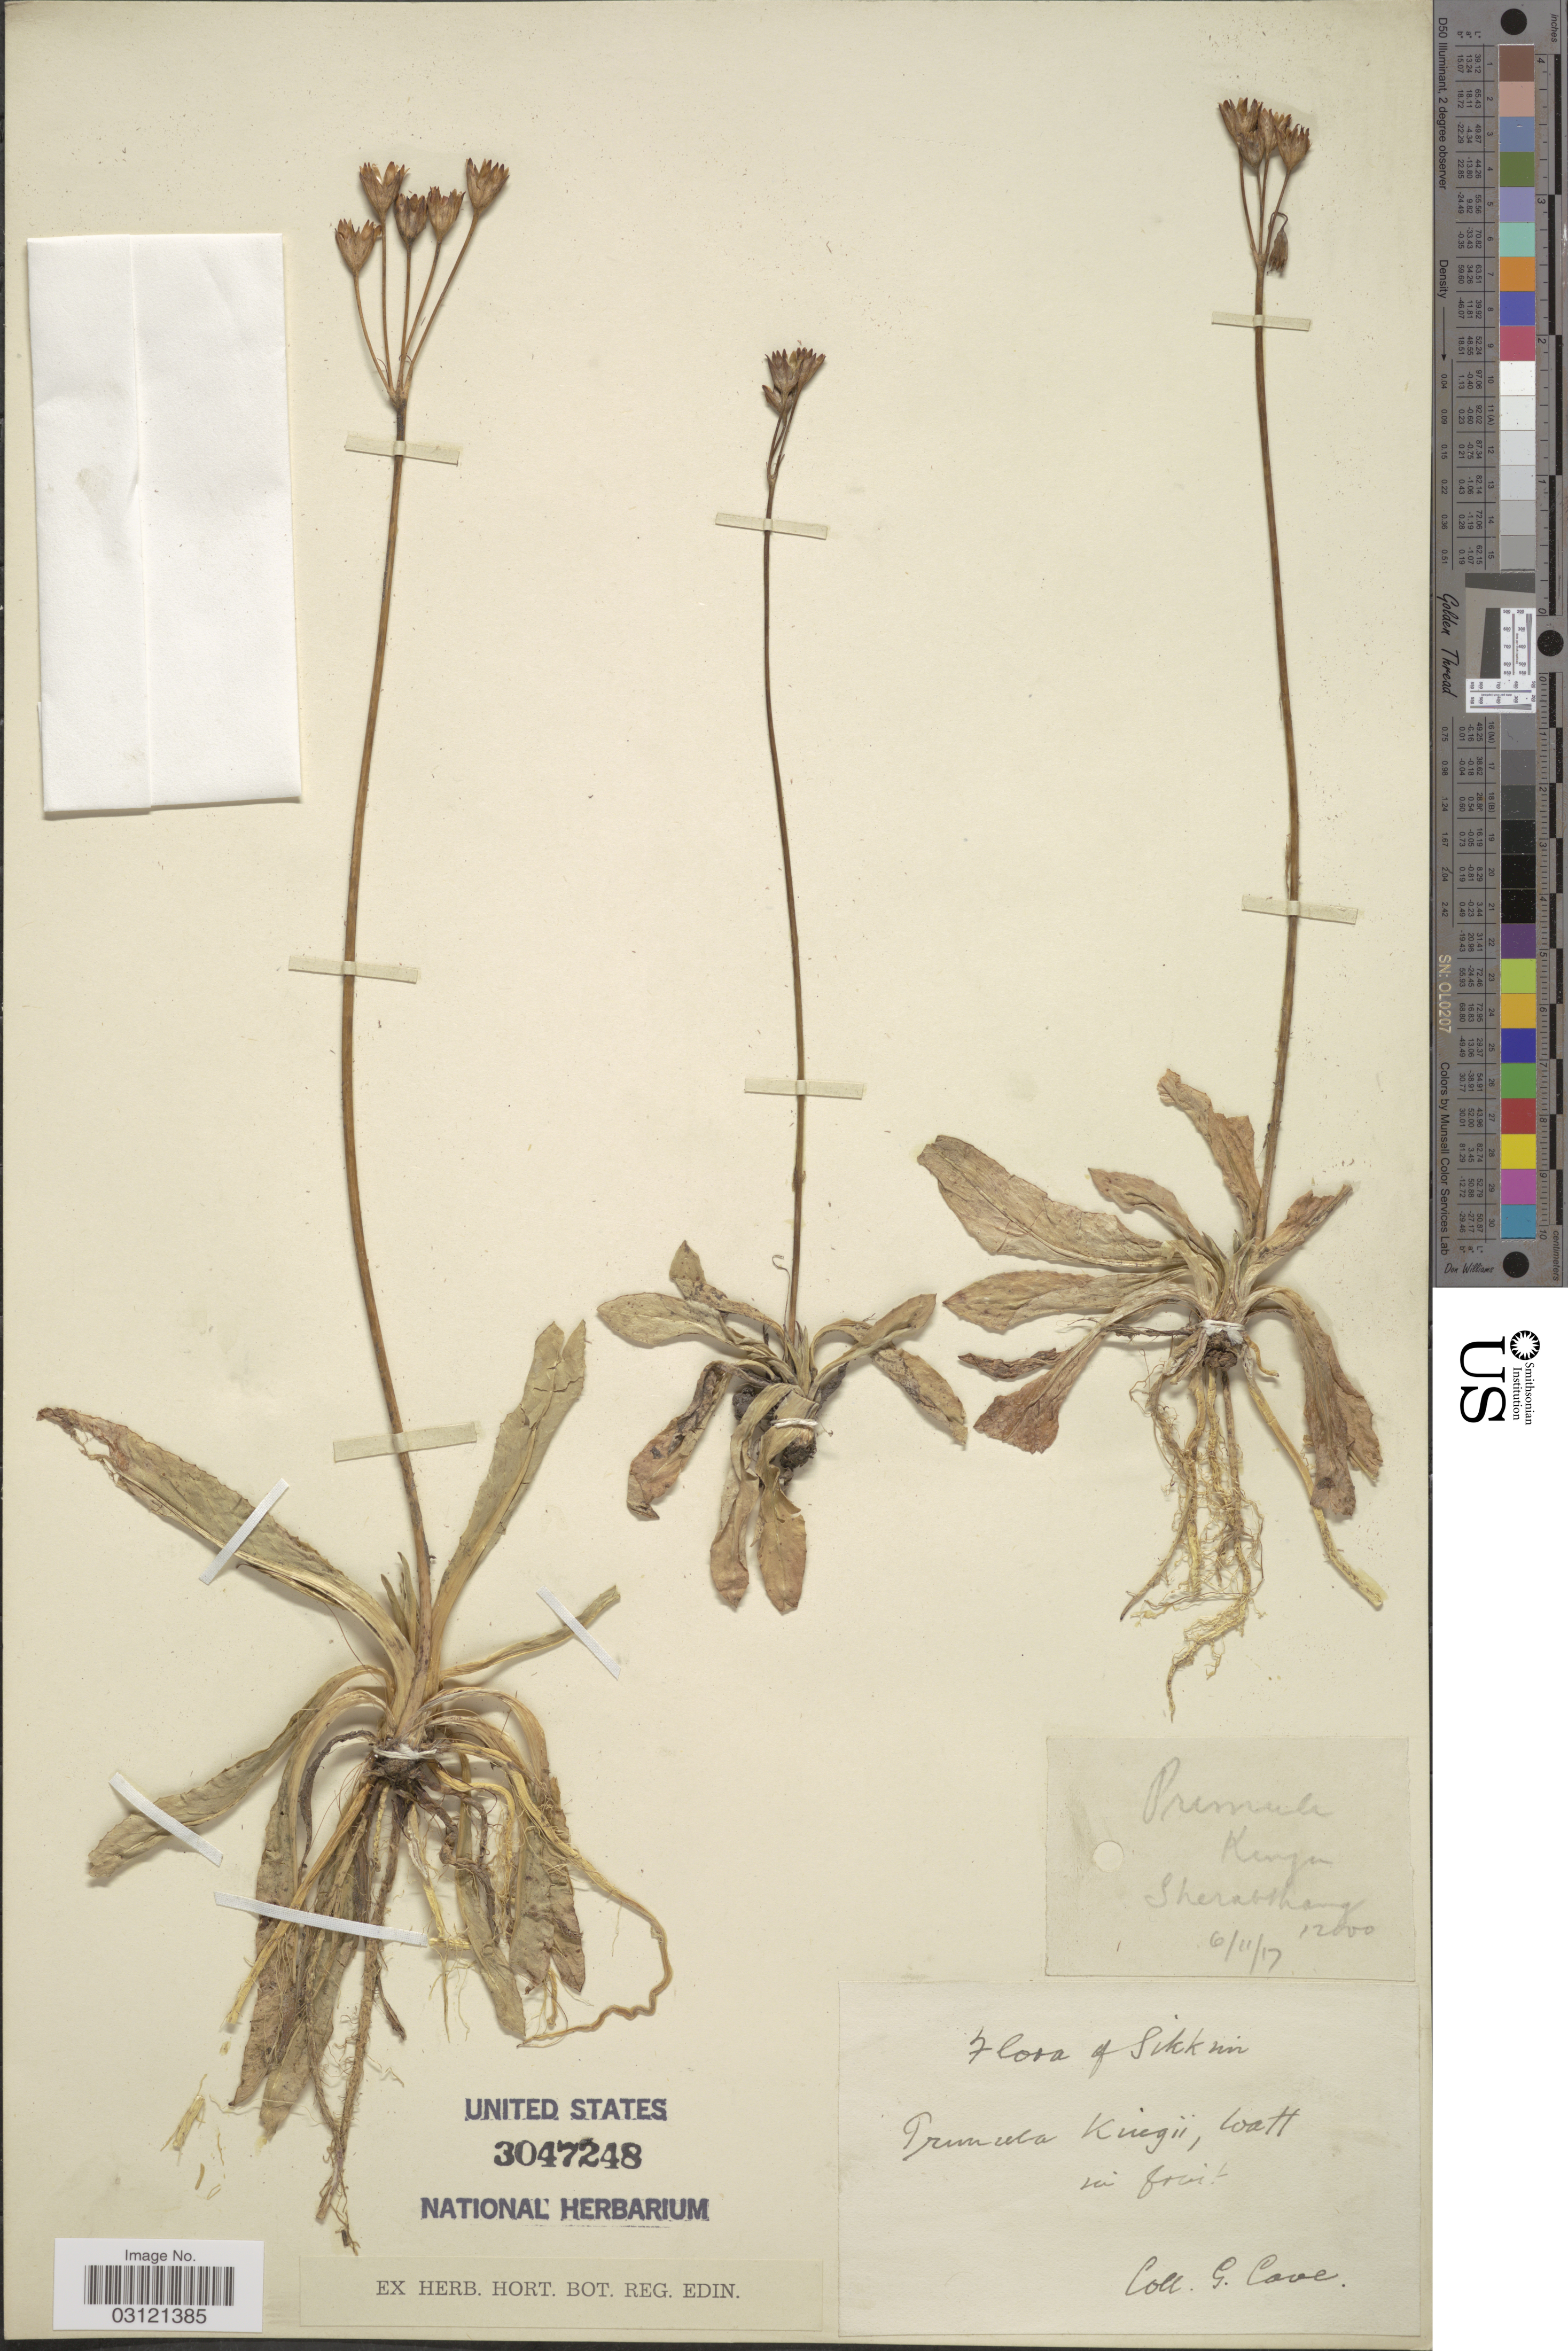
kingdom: Plantae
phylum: Tracheophyta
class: Magnoliopsida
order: Ericales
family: Primulaceae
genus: Primula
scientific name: Primula kingii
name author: Watt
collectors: G. Cave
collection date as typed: Transcribed d/m/y: 6/11/17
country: India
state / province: Sikkim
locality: Sherabthang.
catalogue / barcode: US 3047248